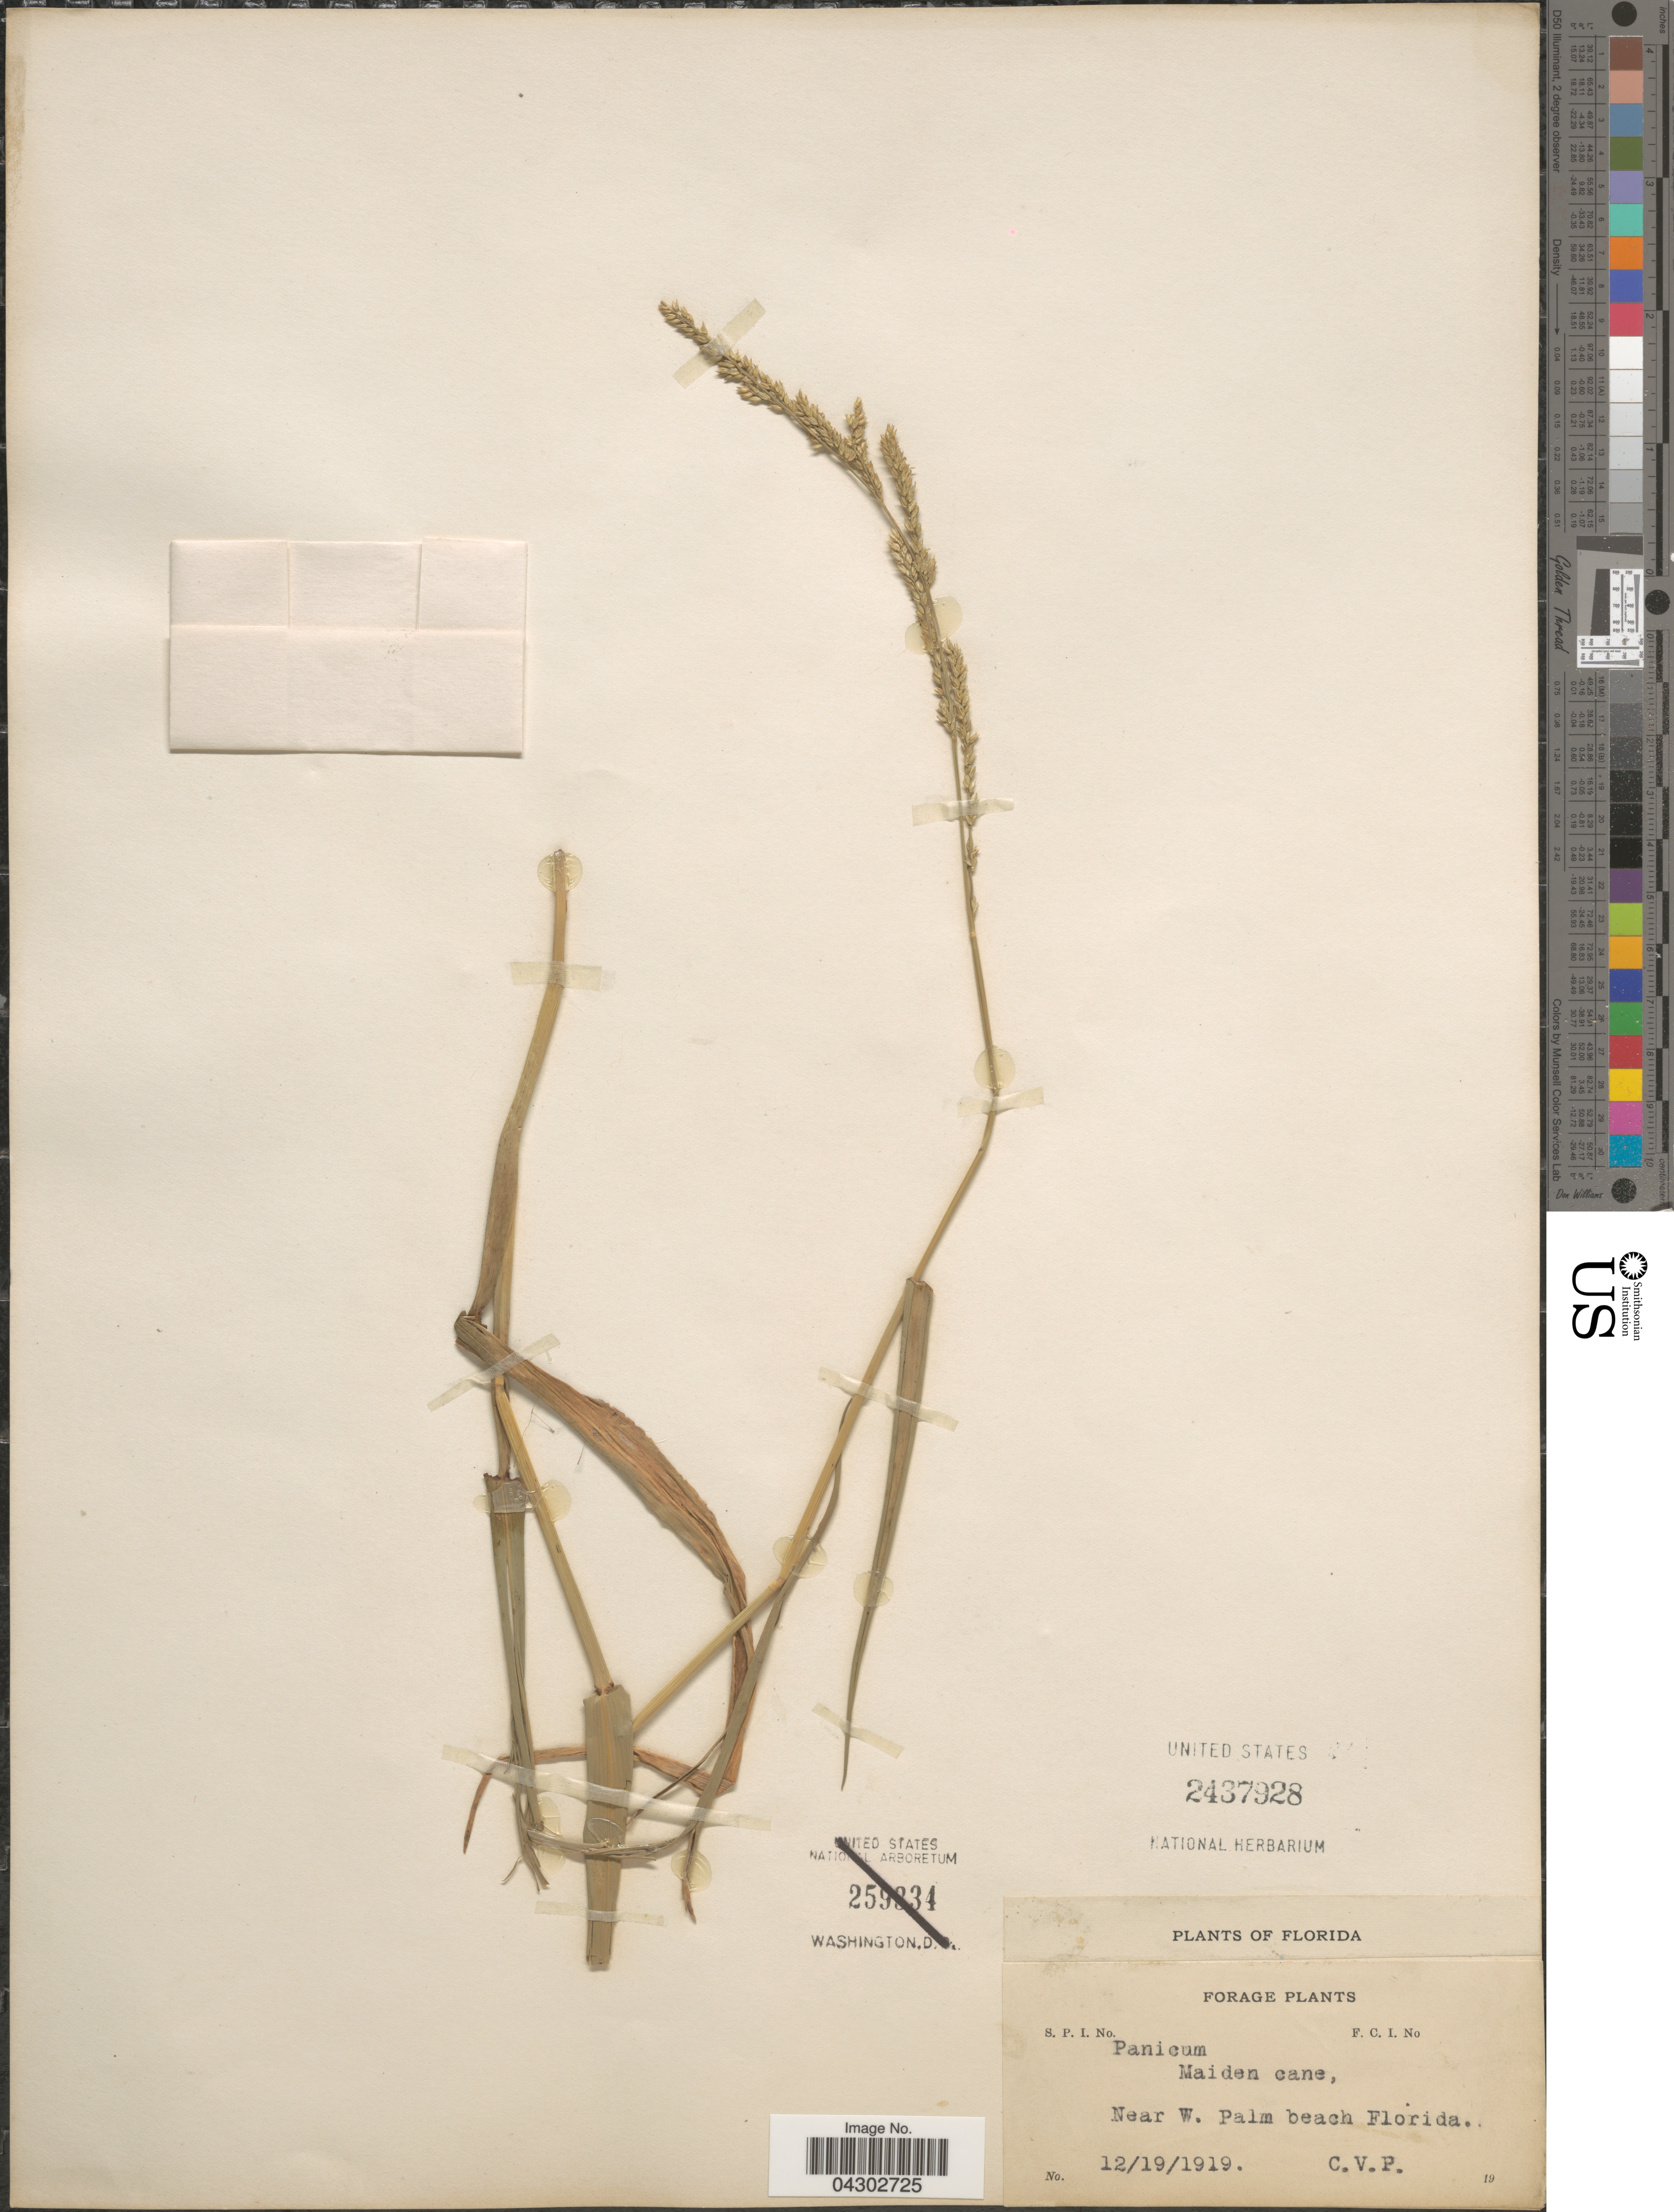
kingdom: Plantae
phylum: Tracheophyta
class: Liliopsida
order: Poales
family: Poaceae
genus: Panicum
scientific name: Panicum sp.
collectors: C. V. P.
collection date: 1919-12-19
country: United States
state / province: Florida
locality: Maiden cane, Near W. Palm beach Florida.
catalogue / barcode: US 2437928